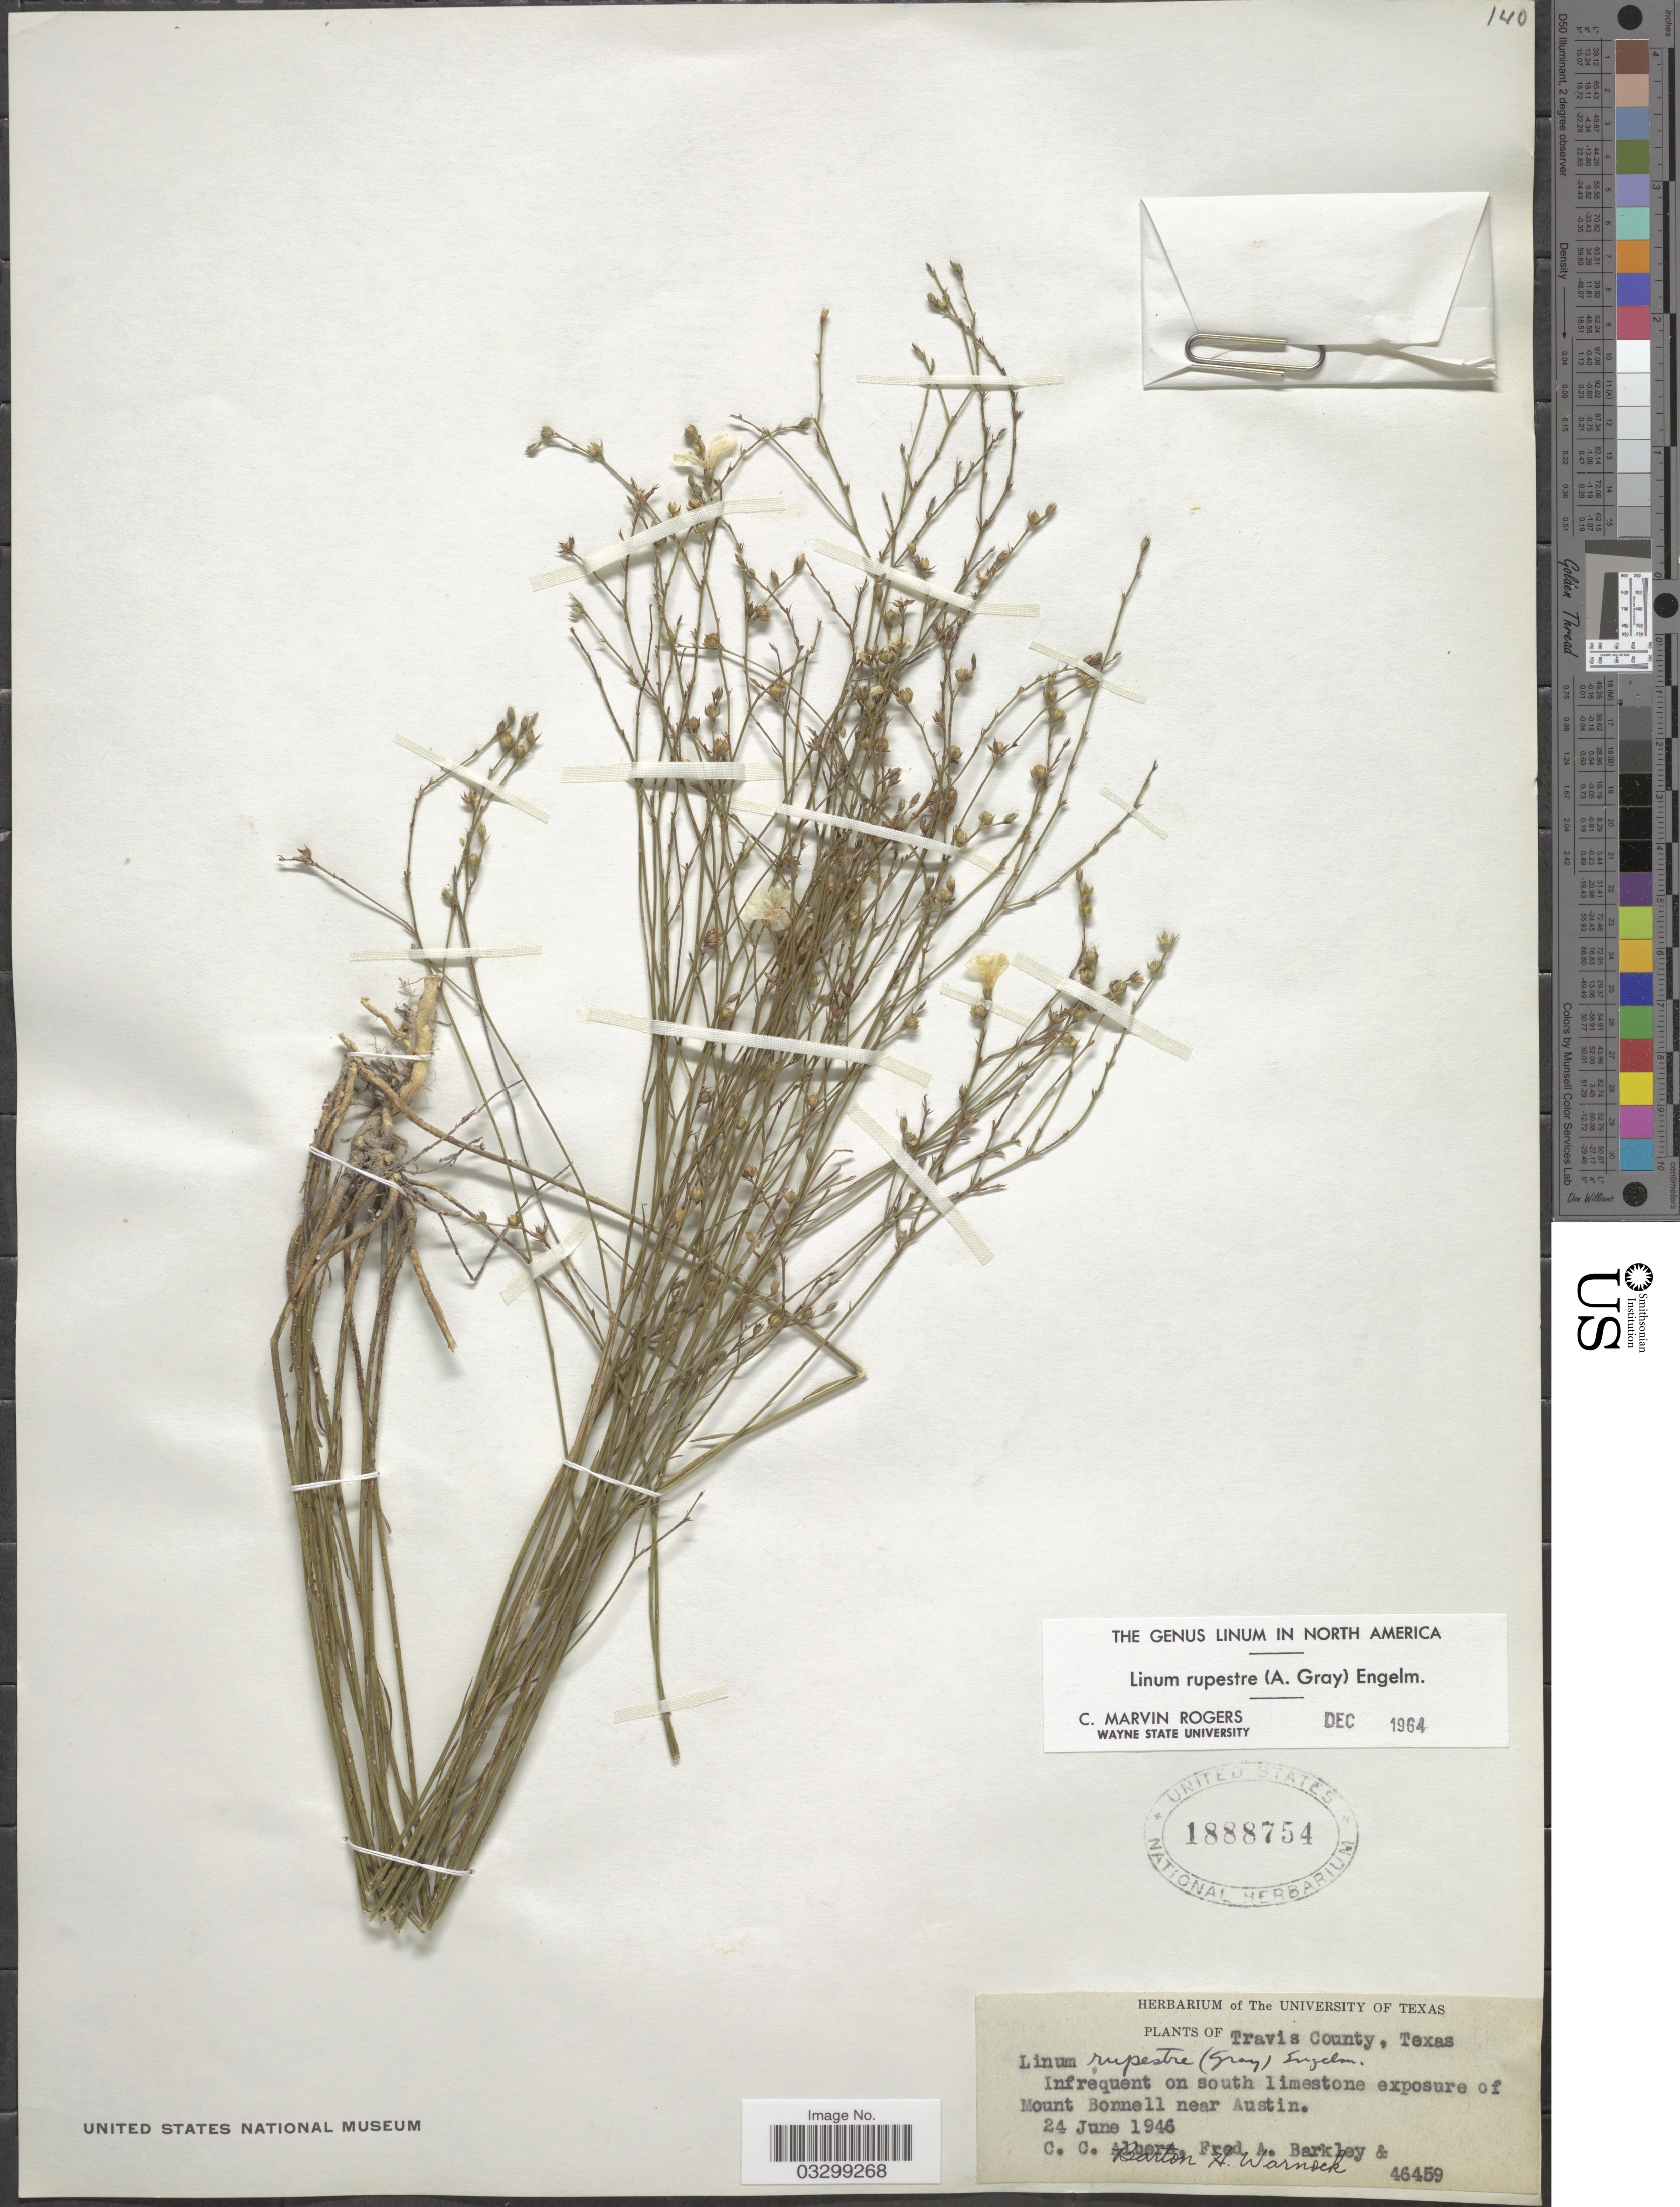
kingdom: Plantae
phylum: Tracheophyta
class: Magnoliopsida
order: Malpighiales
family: Linaceae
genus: Linum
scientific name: Linum rupestre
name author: Engelm.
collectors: C. Albers, F. A. Barkley & B. H. Warnock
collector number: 46459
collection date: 1946-06-24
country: United States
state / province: Texas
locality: Travis County. Infrequent on south limestone exposure of Mount Bonnell near Austin.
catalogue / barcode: US 1888754